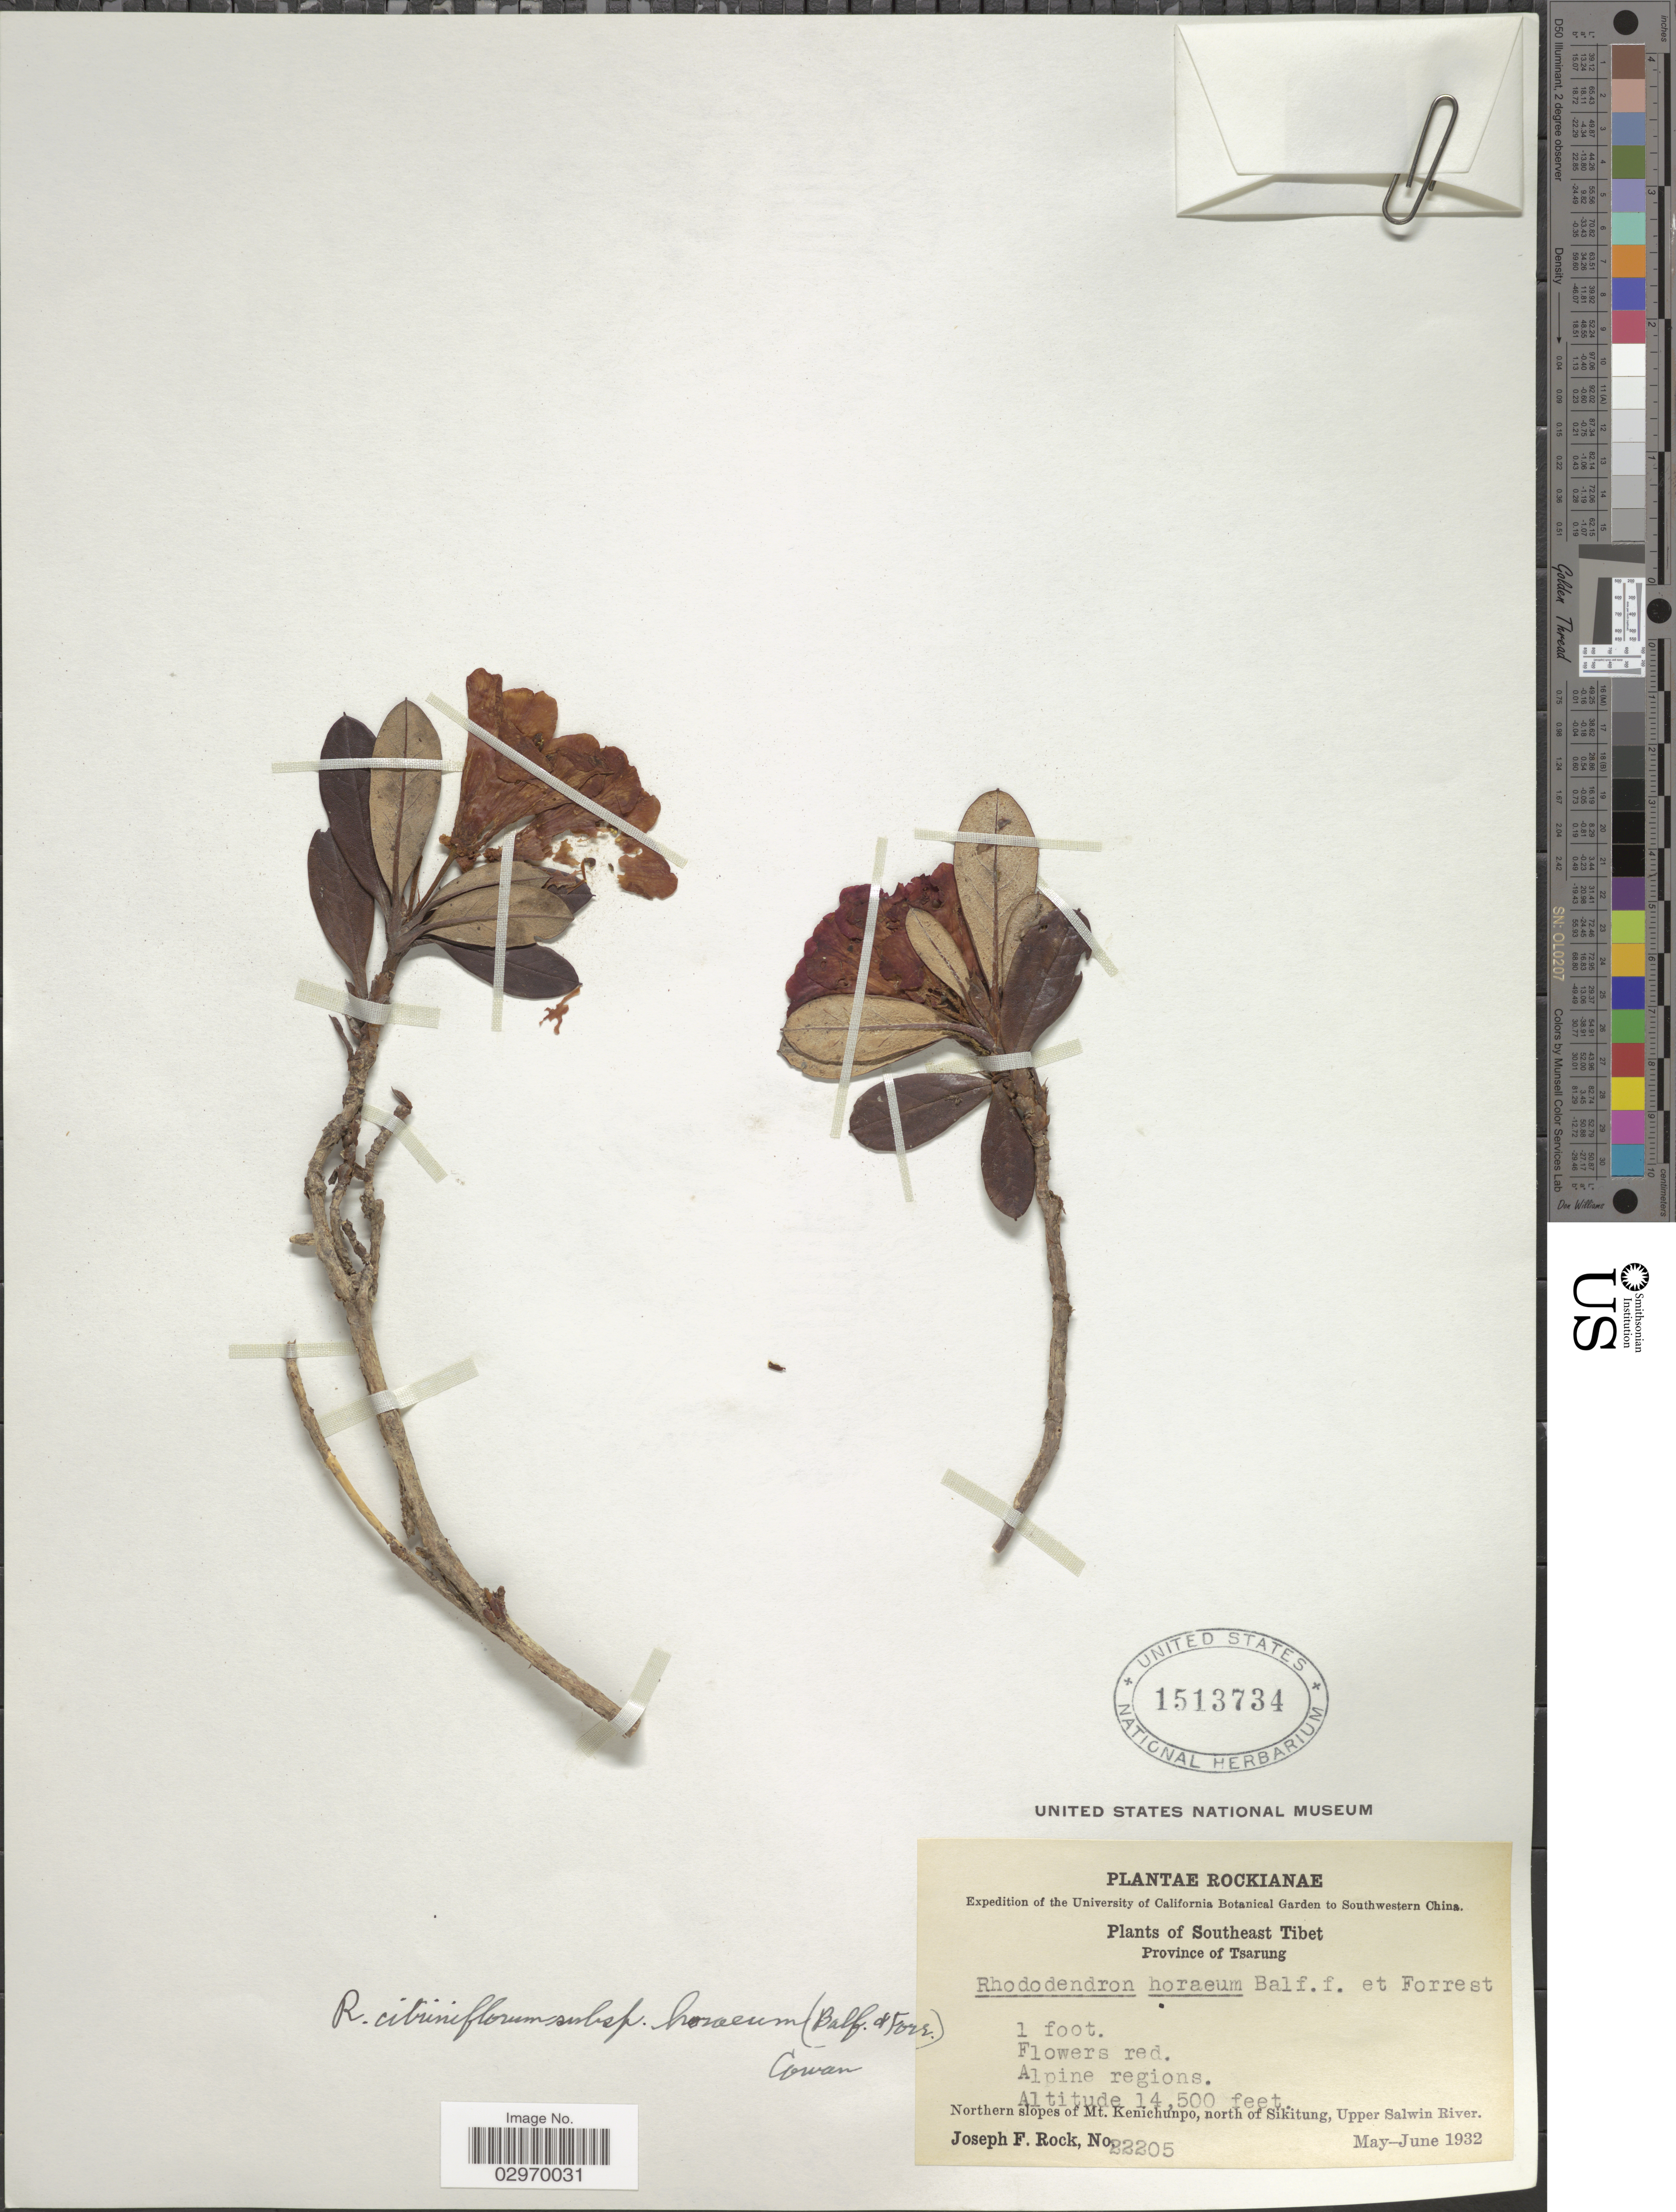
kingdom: Plantae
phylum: Tracheophyta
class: Magnoliopsida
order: Ericales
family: Ericaceae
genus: Rhododendron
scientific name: Rhododendron citriniflorum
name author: Balf. f. & Forrest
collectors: J. F. Rock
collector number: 22205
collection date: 1932-05/1932-06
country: China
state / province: Xizang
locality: Southwestern China. Southeast Tibet. Province of Tsarung. Alpine regions. Northern slopes of Mt. Kenichunpo, north of Sikitung, Upper Salwin River.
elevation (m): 4267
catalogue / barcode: US 1513734